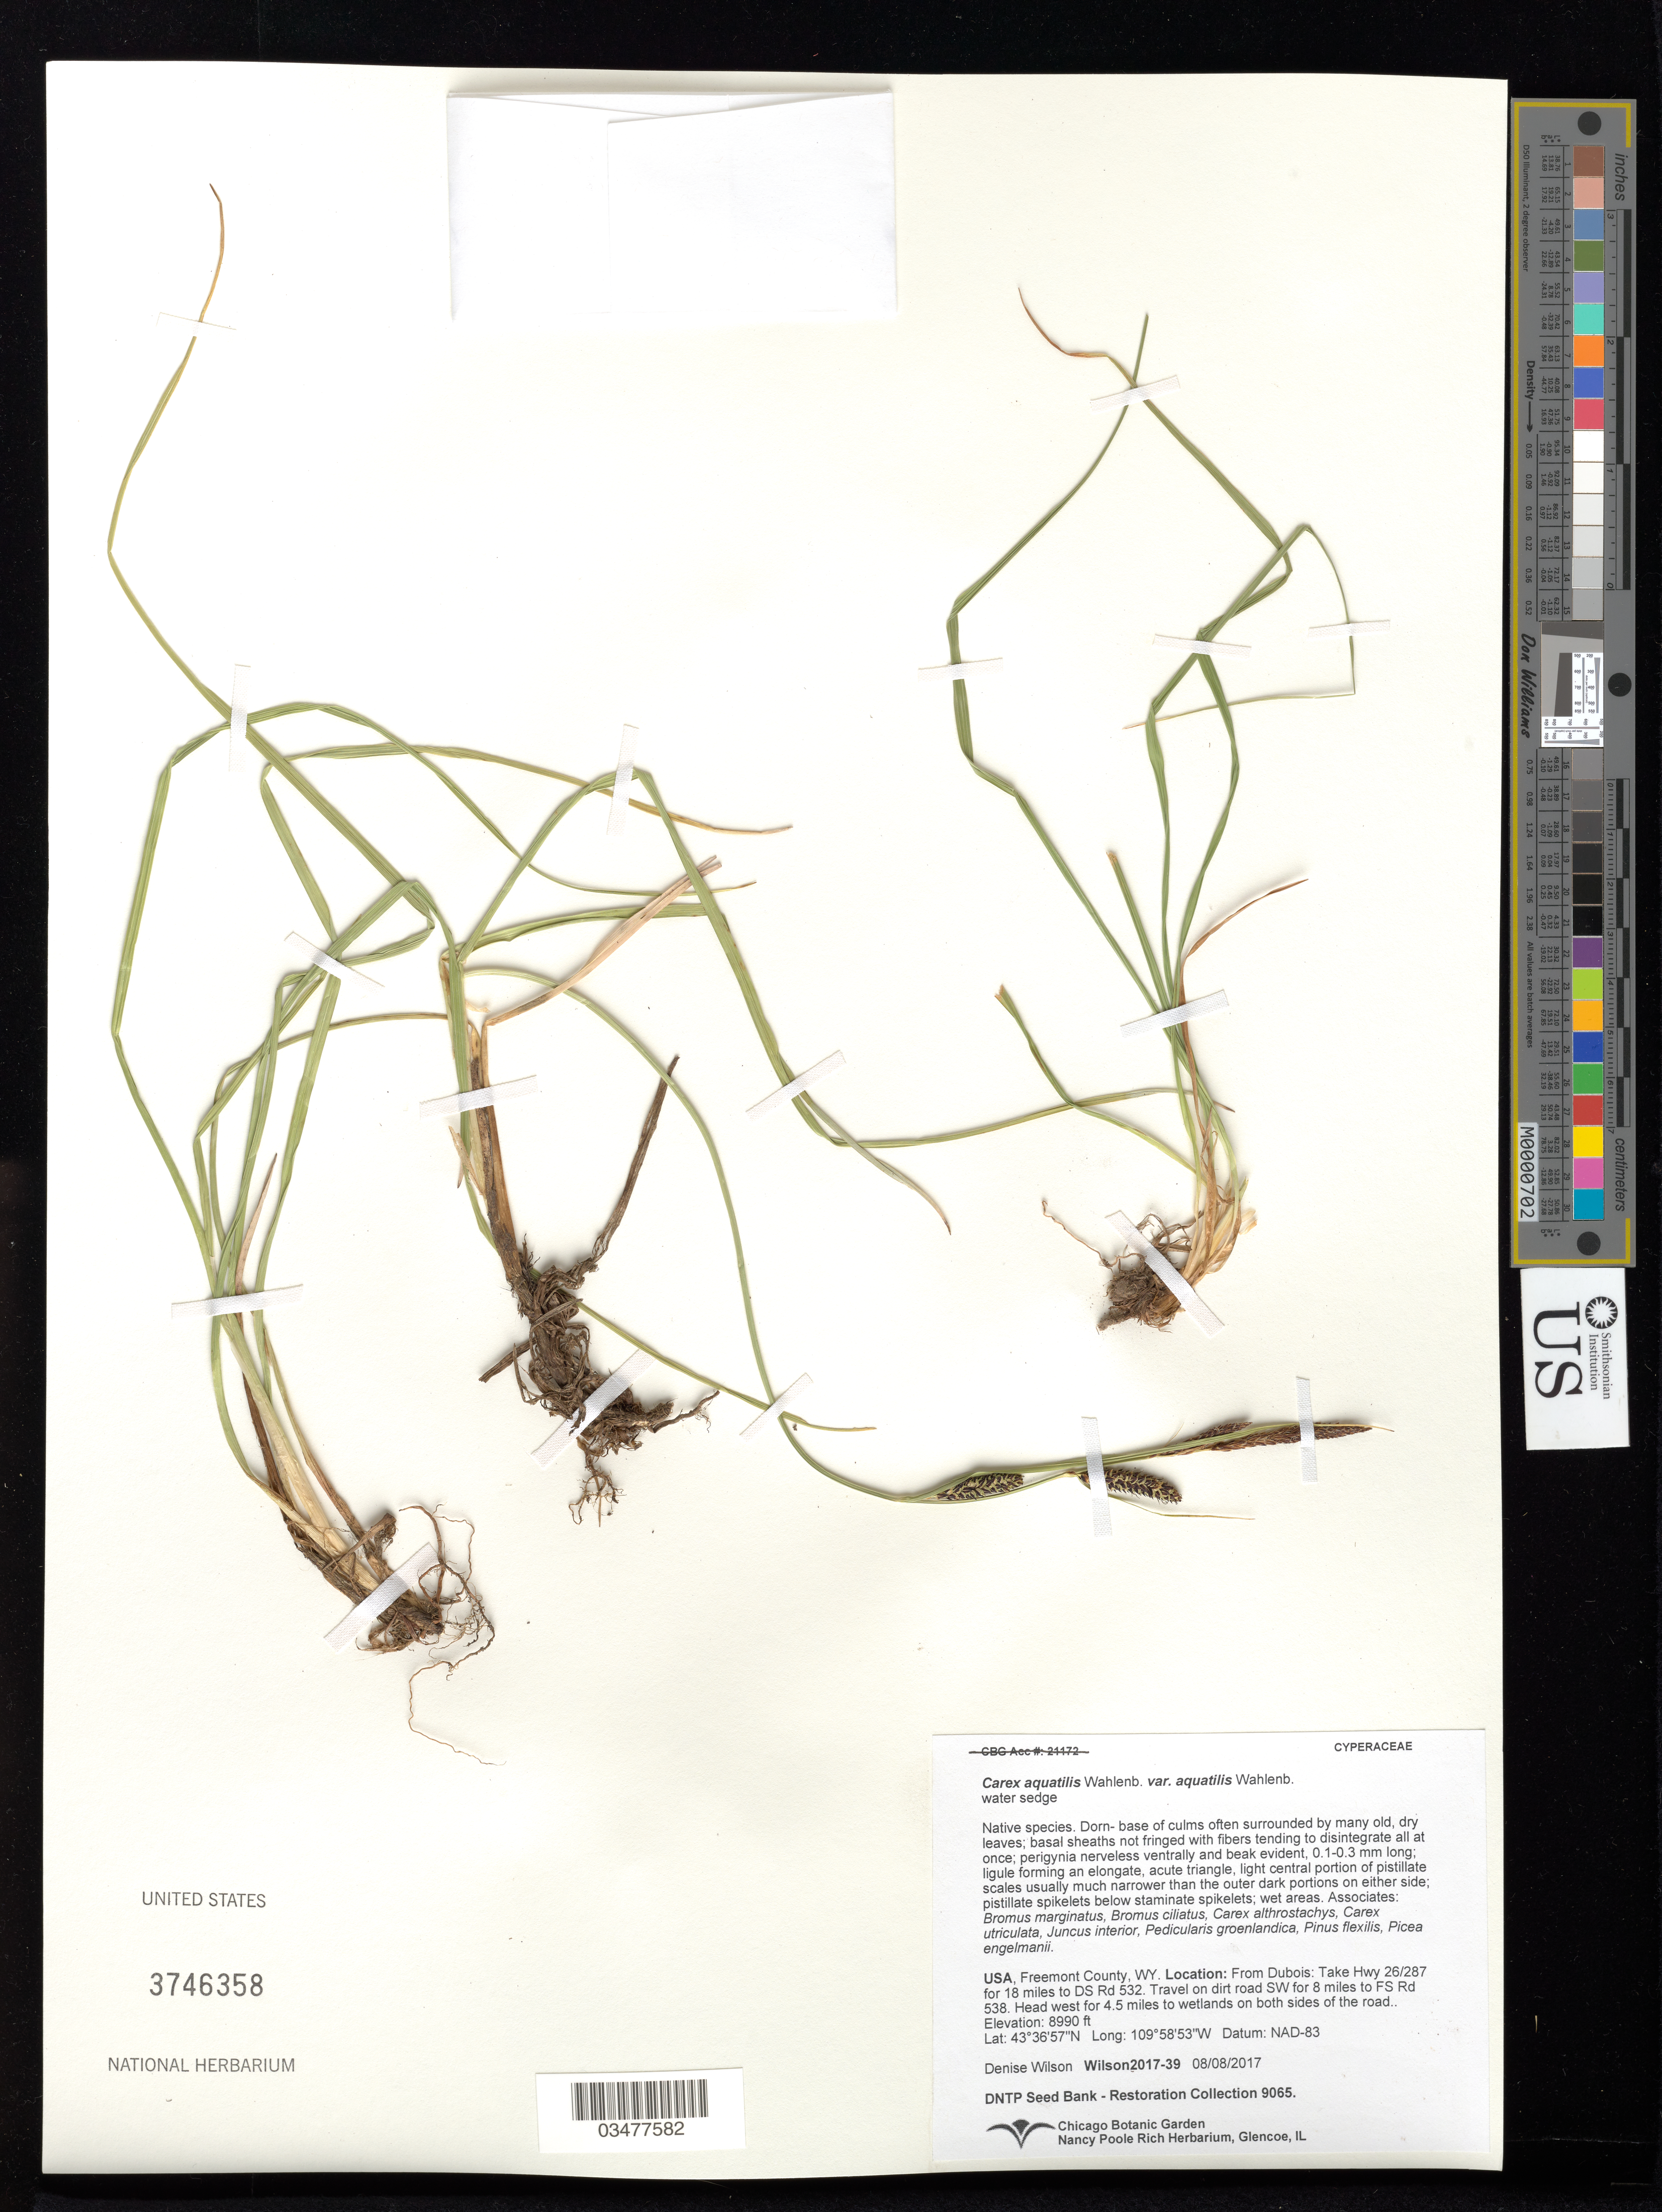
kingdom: Plantae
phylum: Tracheophyta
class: Liliopsida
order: Poales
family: Cyperaceae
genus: Carex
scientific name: Carex aquatilis var. aquatilis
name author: Wahlenb.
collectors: D. Wilson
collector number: Wilson2017-39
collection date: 2017-08-08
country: United States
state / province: Wyoming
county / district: Fremont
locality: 4.25 mi. W on FS Rd 538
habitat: Wet Areas. With Bromus ciliatus, Juncus interior, Pinus flexilis, etc.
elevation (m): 2740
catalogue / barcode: US 3746358